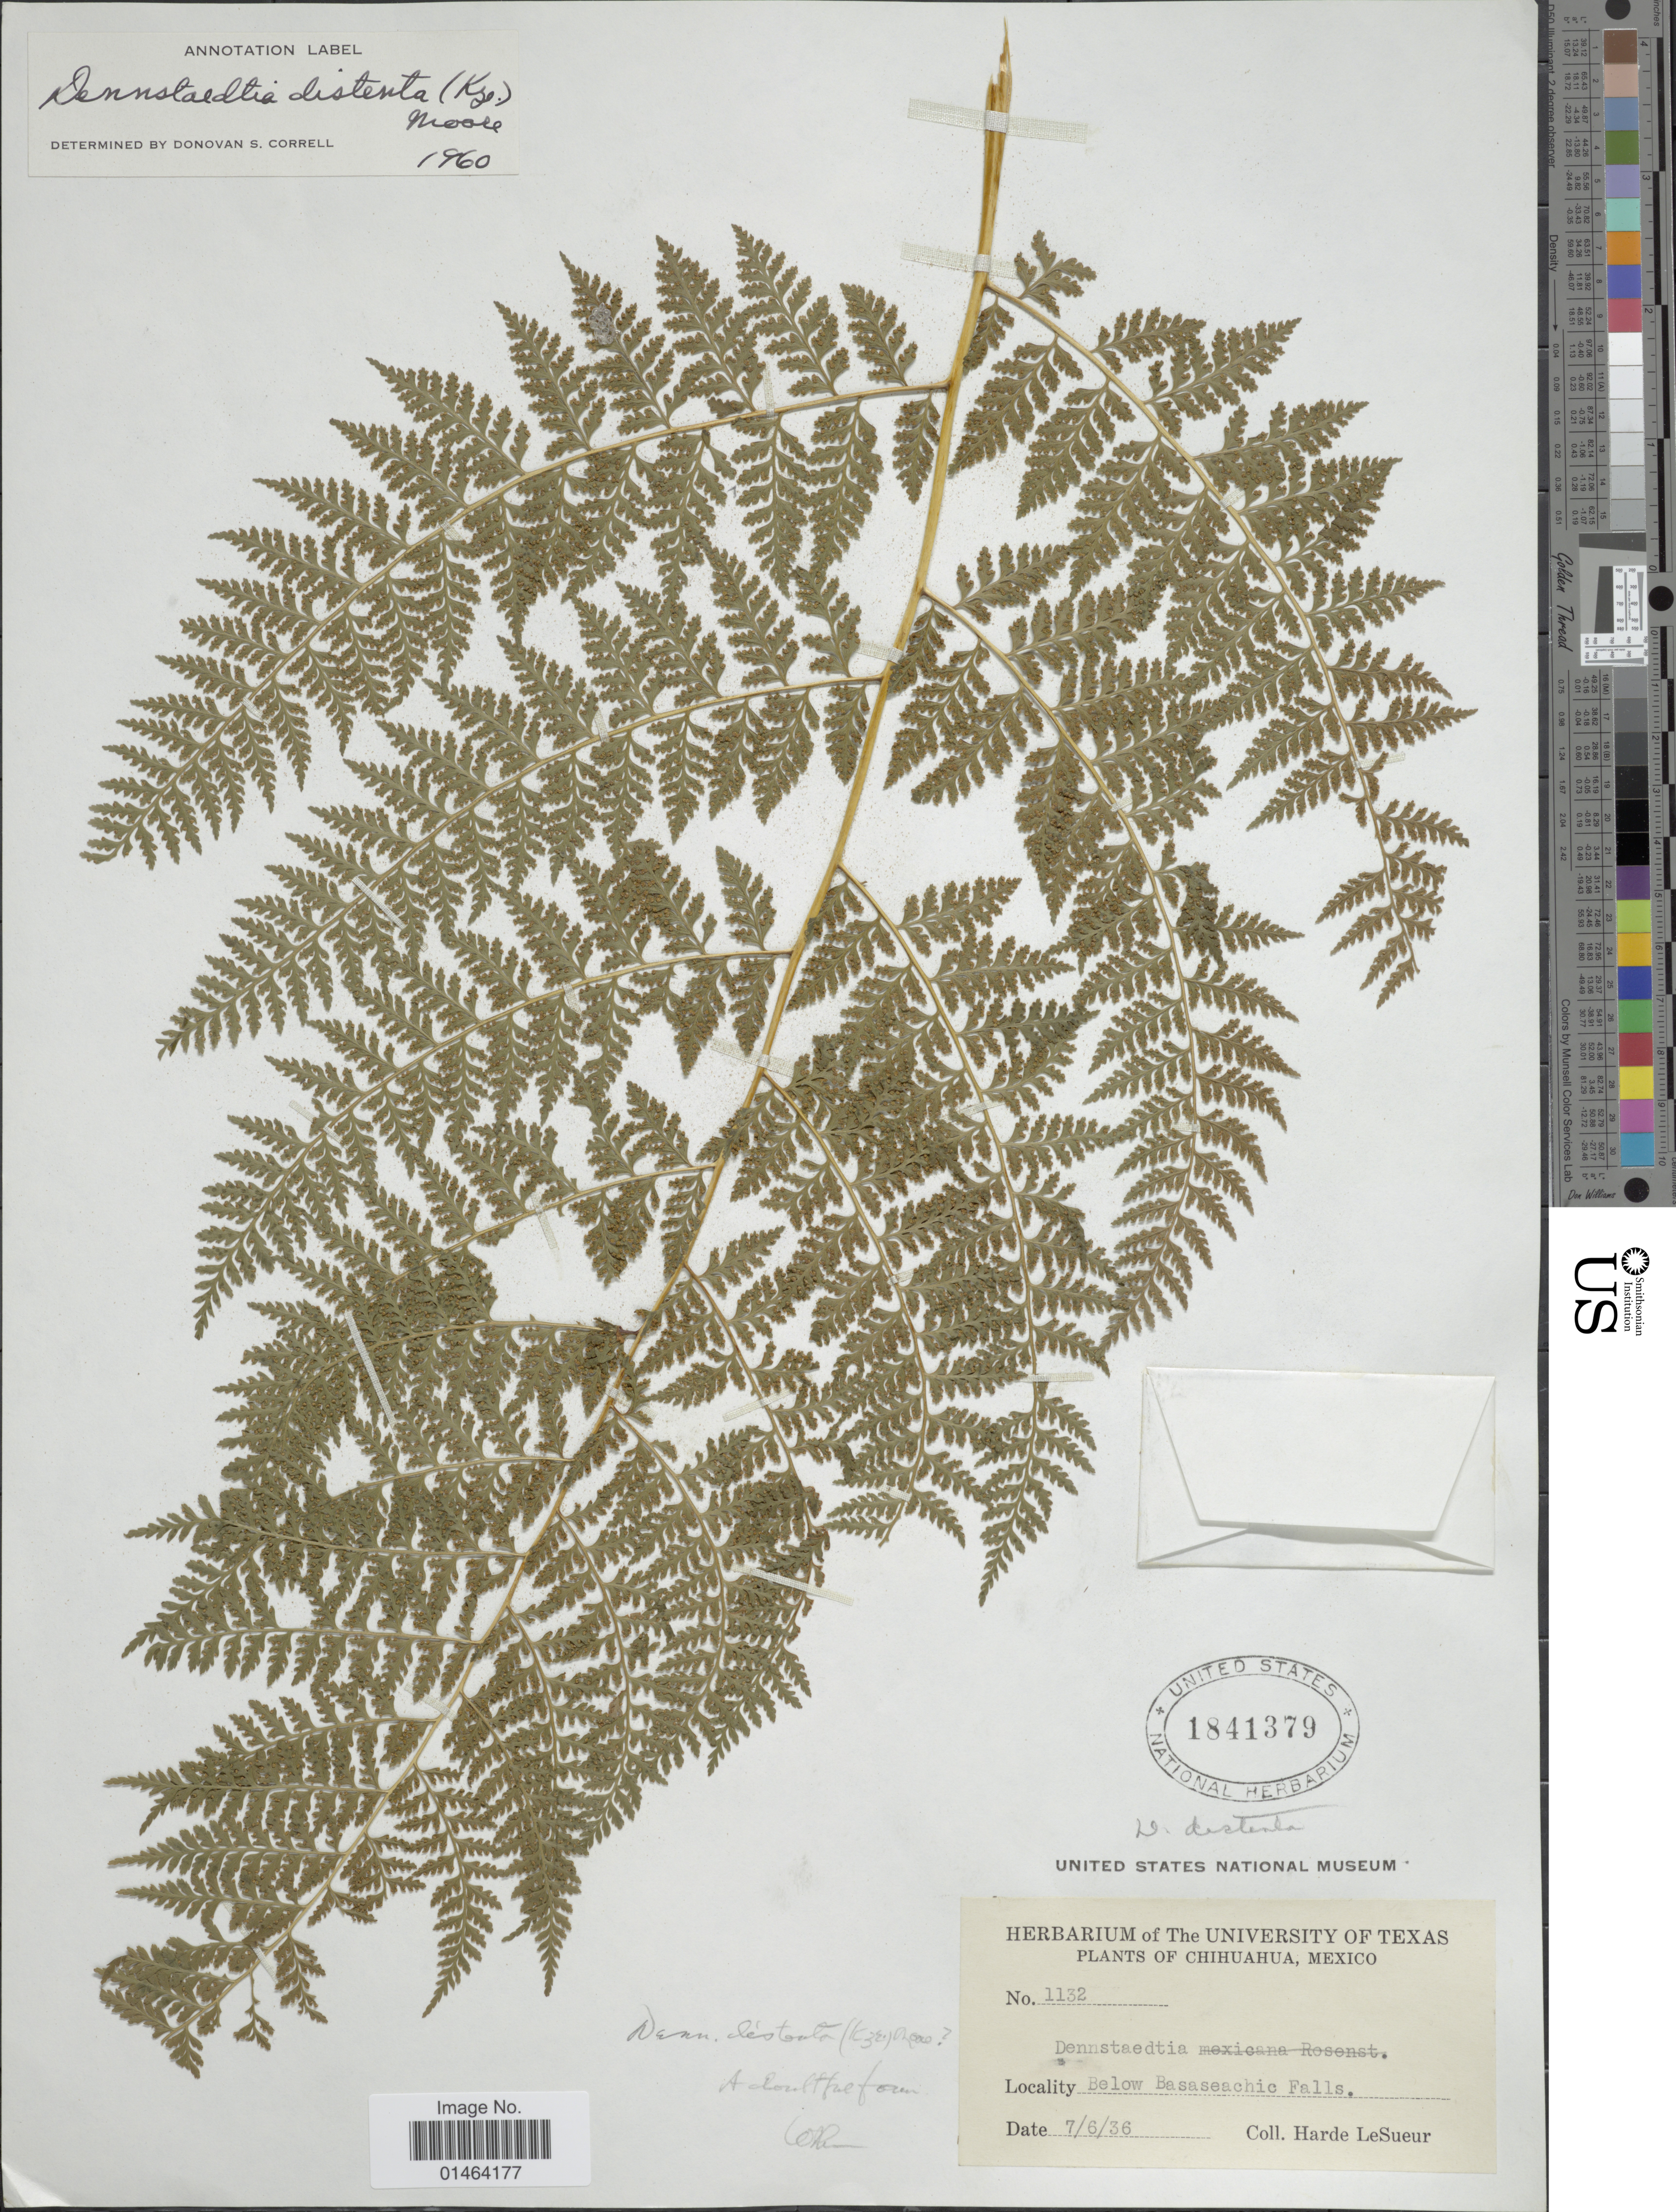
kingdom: Plantae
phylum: Tracheophyta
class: Polypodiopsida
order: Polypodiales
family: Dennstaedtiaceae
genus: Dennstaedtia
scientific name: Dennstaedtia distenta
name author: (Kunze) T. Moore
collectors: H. LeSueur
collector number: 1132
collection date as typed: Transcribed d/m/y: 7/6/36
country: Mexico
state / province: Chihuahua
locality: Below Basaseachic Falls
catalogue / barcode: US 1841379